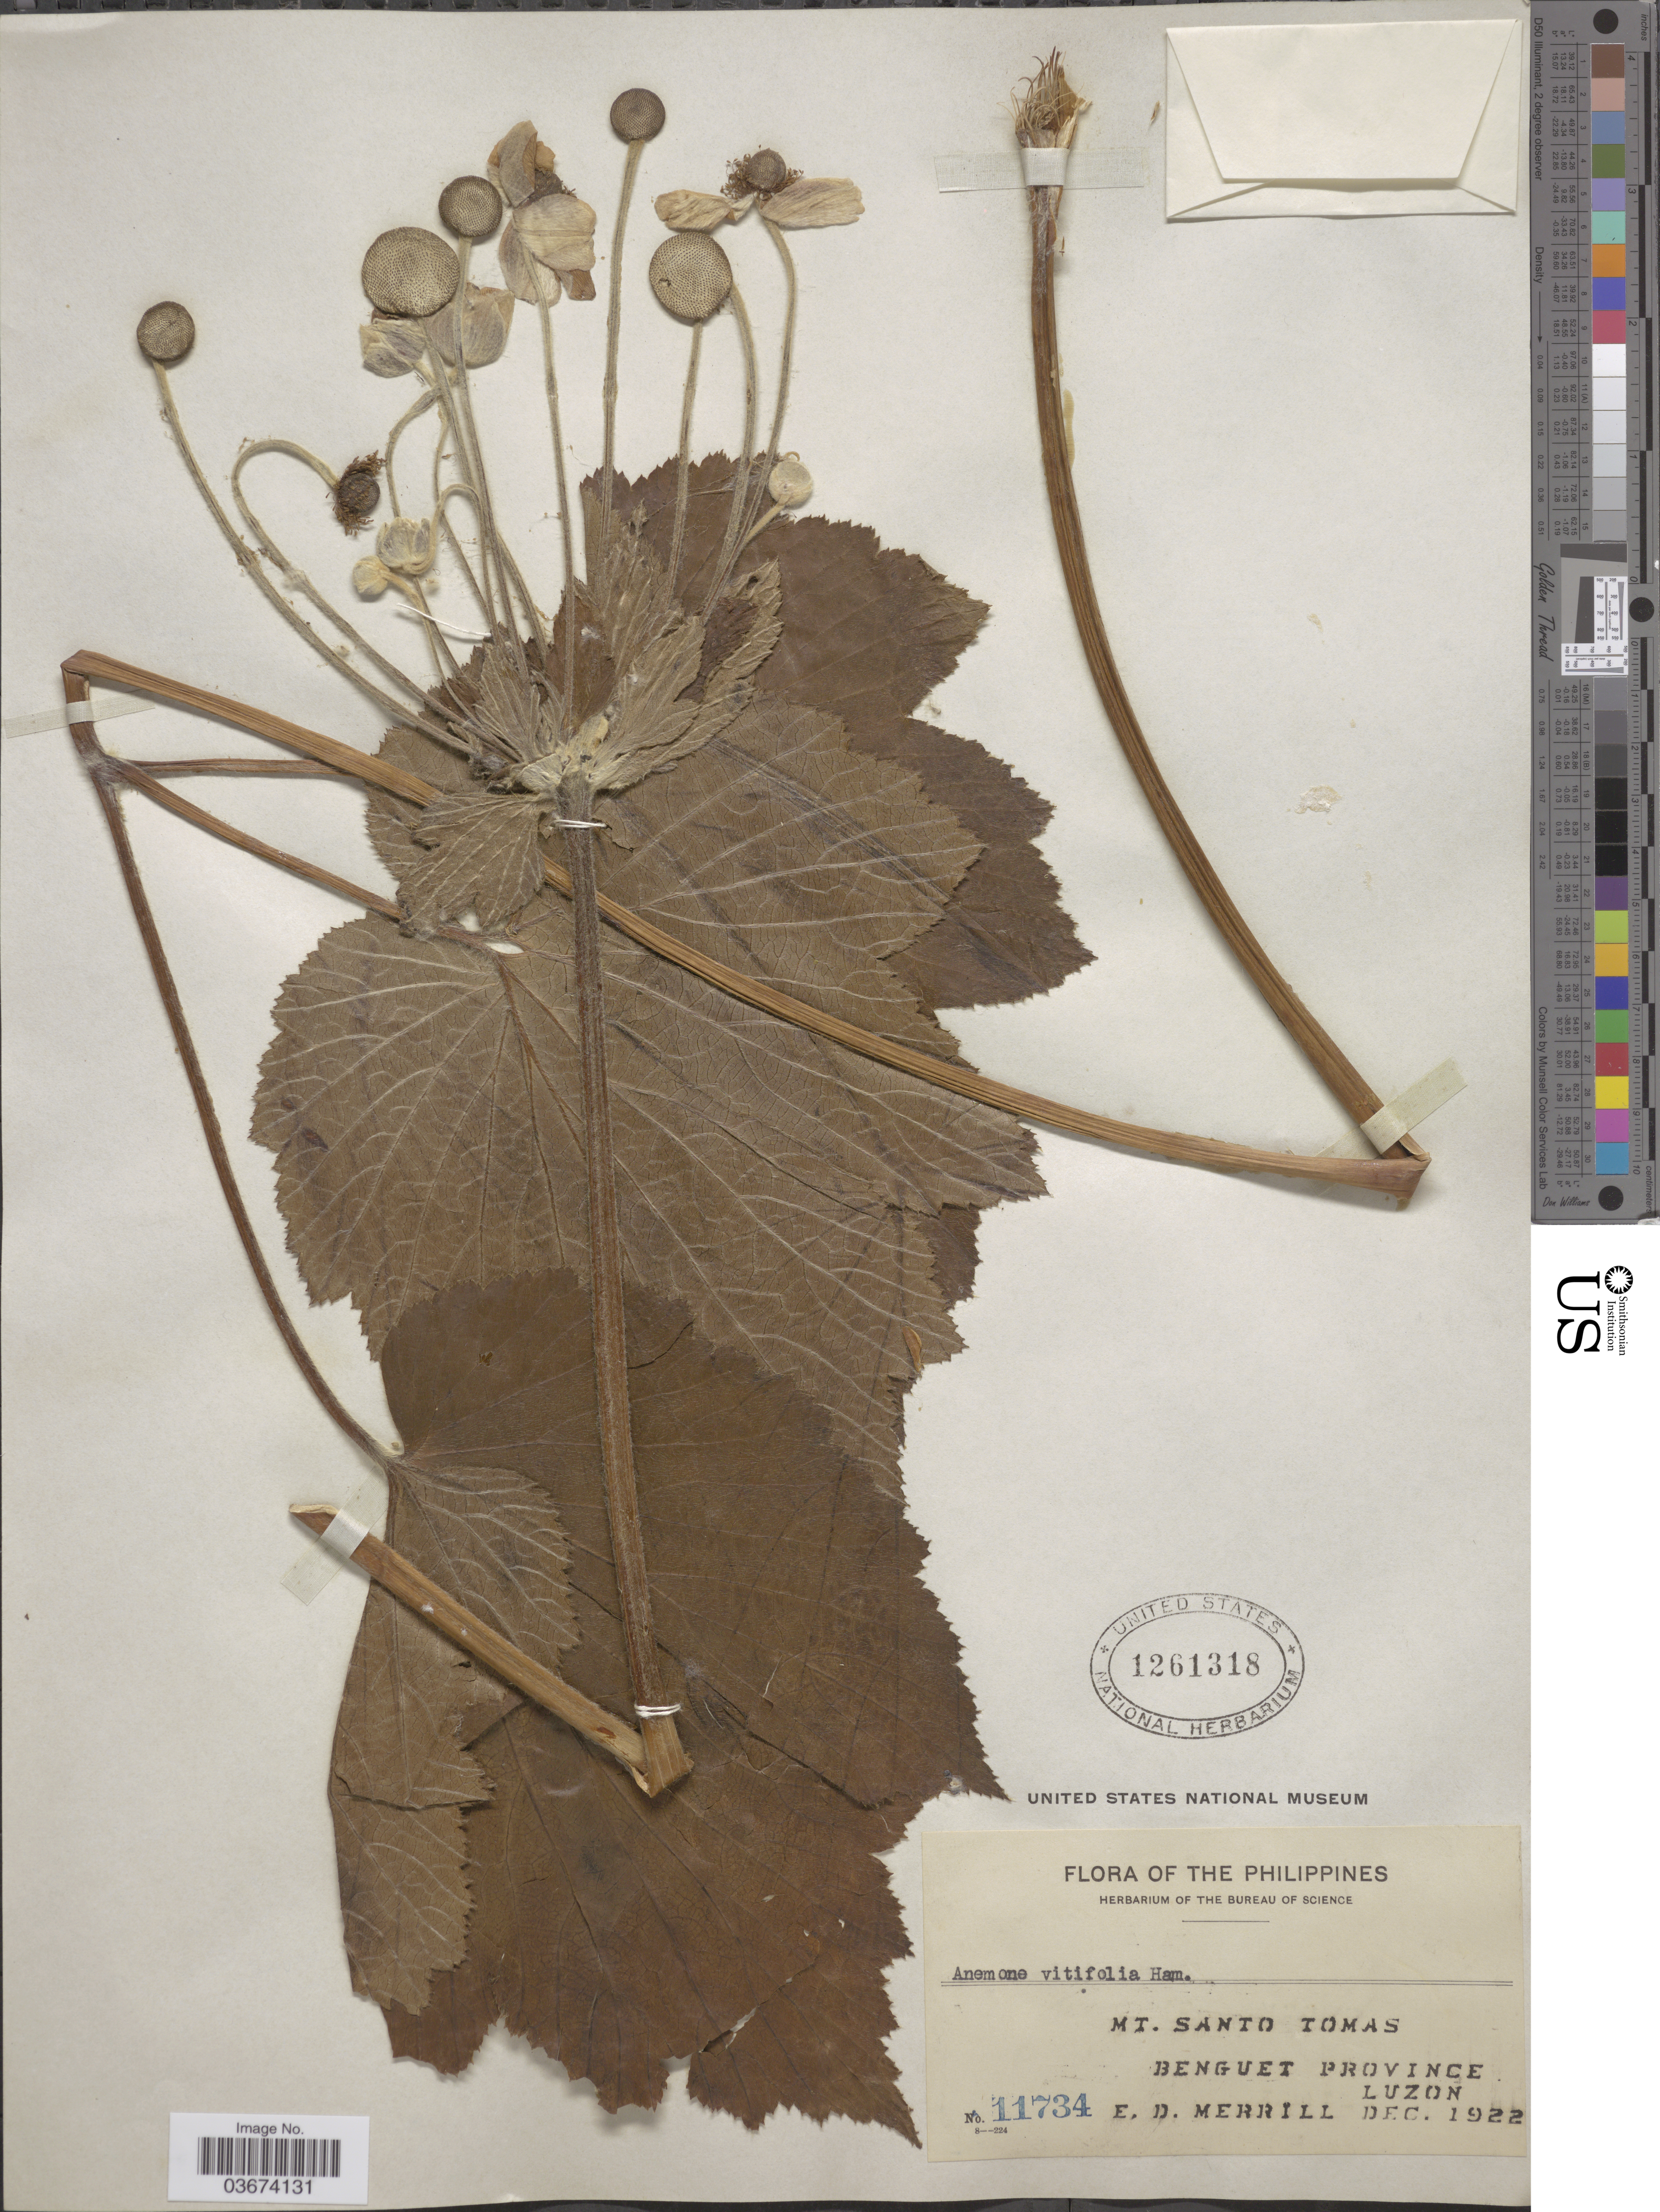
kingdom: Plantae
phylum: Tracheophyta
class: Magnoliopsida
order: Ranunculales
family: Ranunculaceae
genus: Anemone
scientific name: Anemone vitifolia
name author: Buch.-Ham. ex DC.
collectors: E. D. Merrill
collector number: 11734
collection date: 1922-12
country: Philippines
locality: Mt. Santo Tomas. Benguet Province. Luzon.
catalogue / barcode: US 1261318